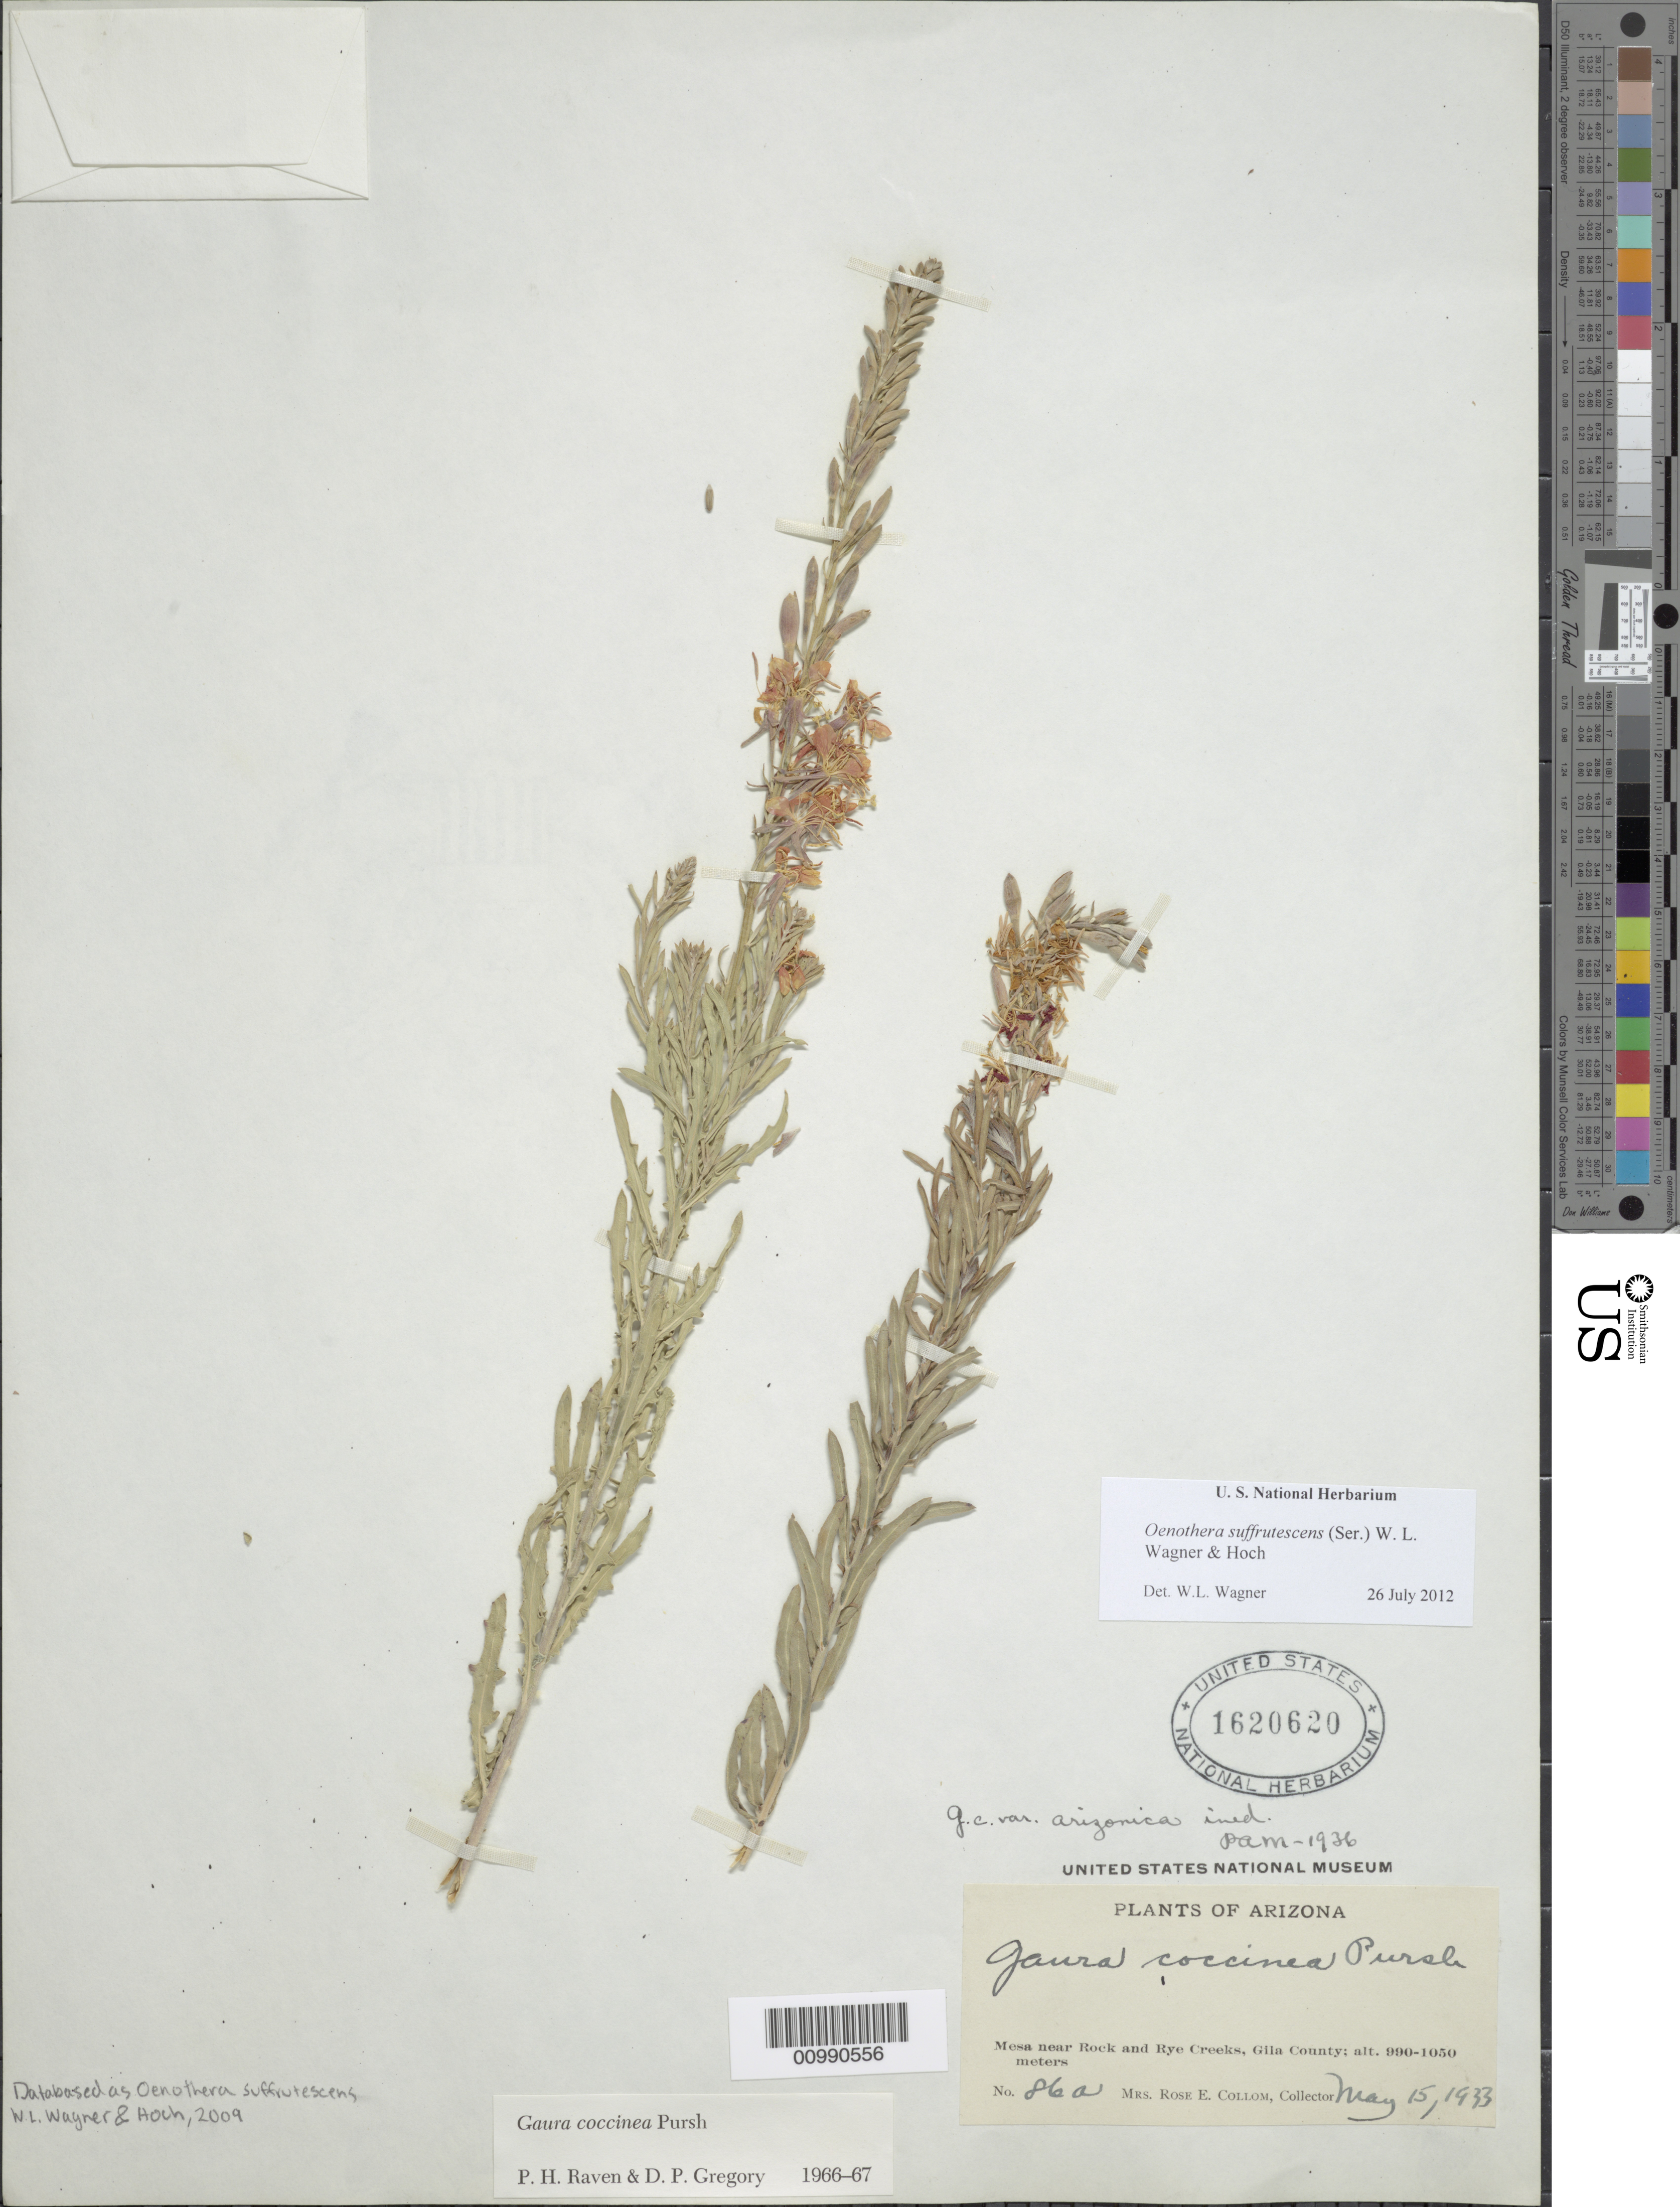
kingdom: Plantae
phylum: Tracheophyta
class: Magnoliopsida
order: Myrtales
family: Onagraceae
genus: Oenothera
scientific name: Oenothera suffrutescens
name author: (Ser.) W.L. Wagner & Hoch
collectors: R. E. Collom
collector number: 86a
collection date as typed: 15 May 1933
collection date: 1933-05-15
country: United States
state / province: Arizona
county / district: Gila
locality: Mesa near Rock and Rye Creeks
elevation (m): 990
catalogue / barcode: US 1620620